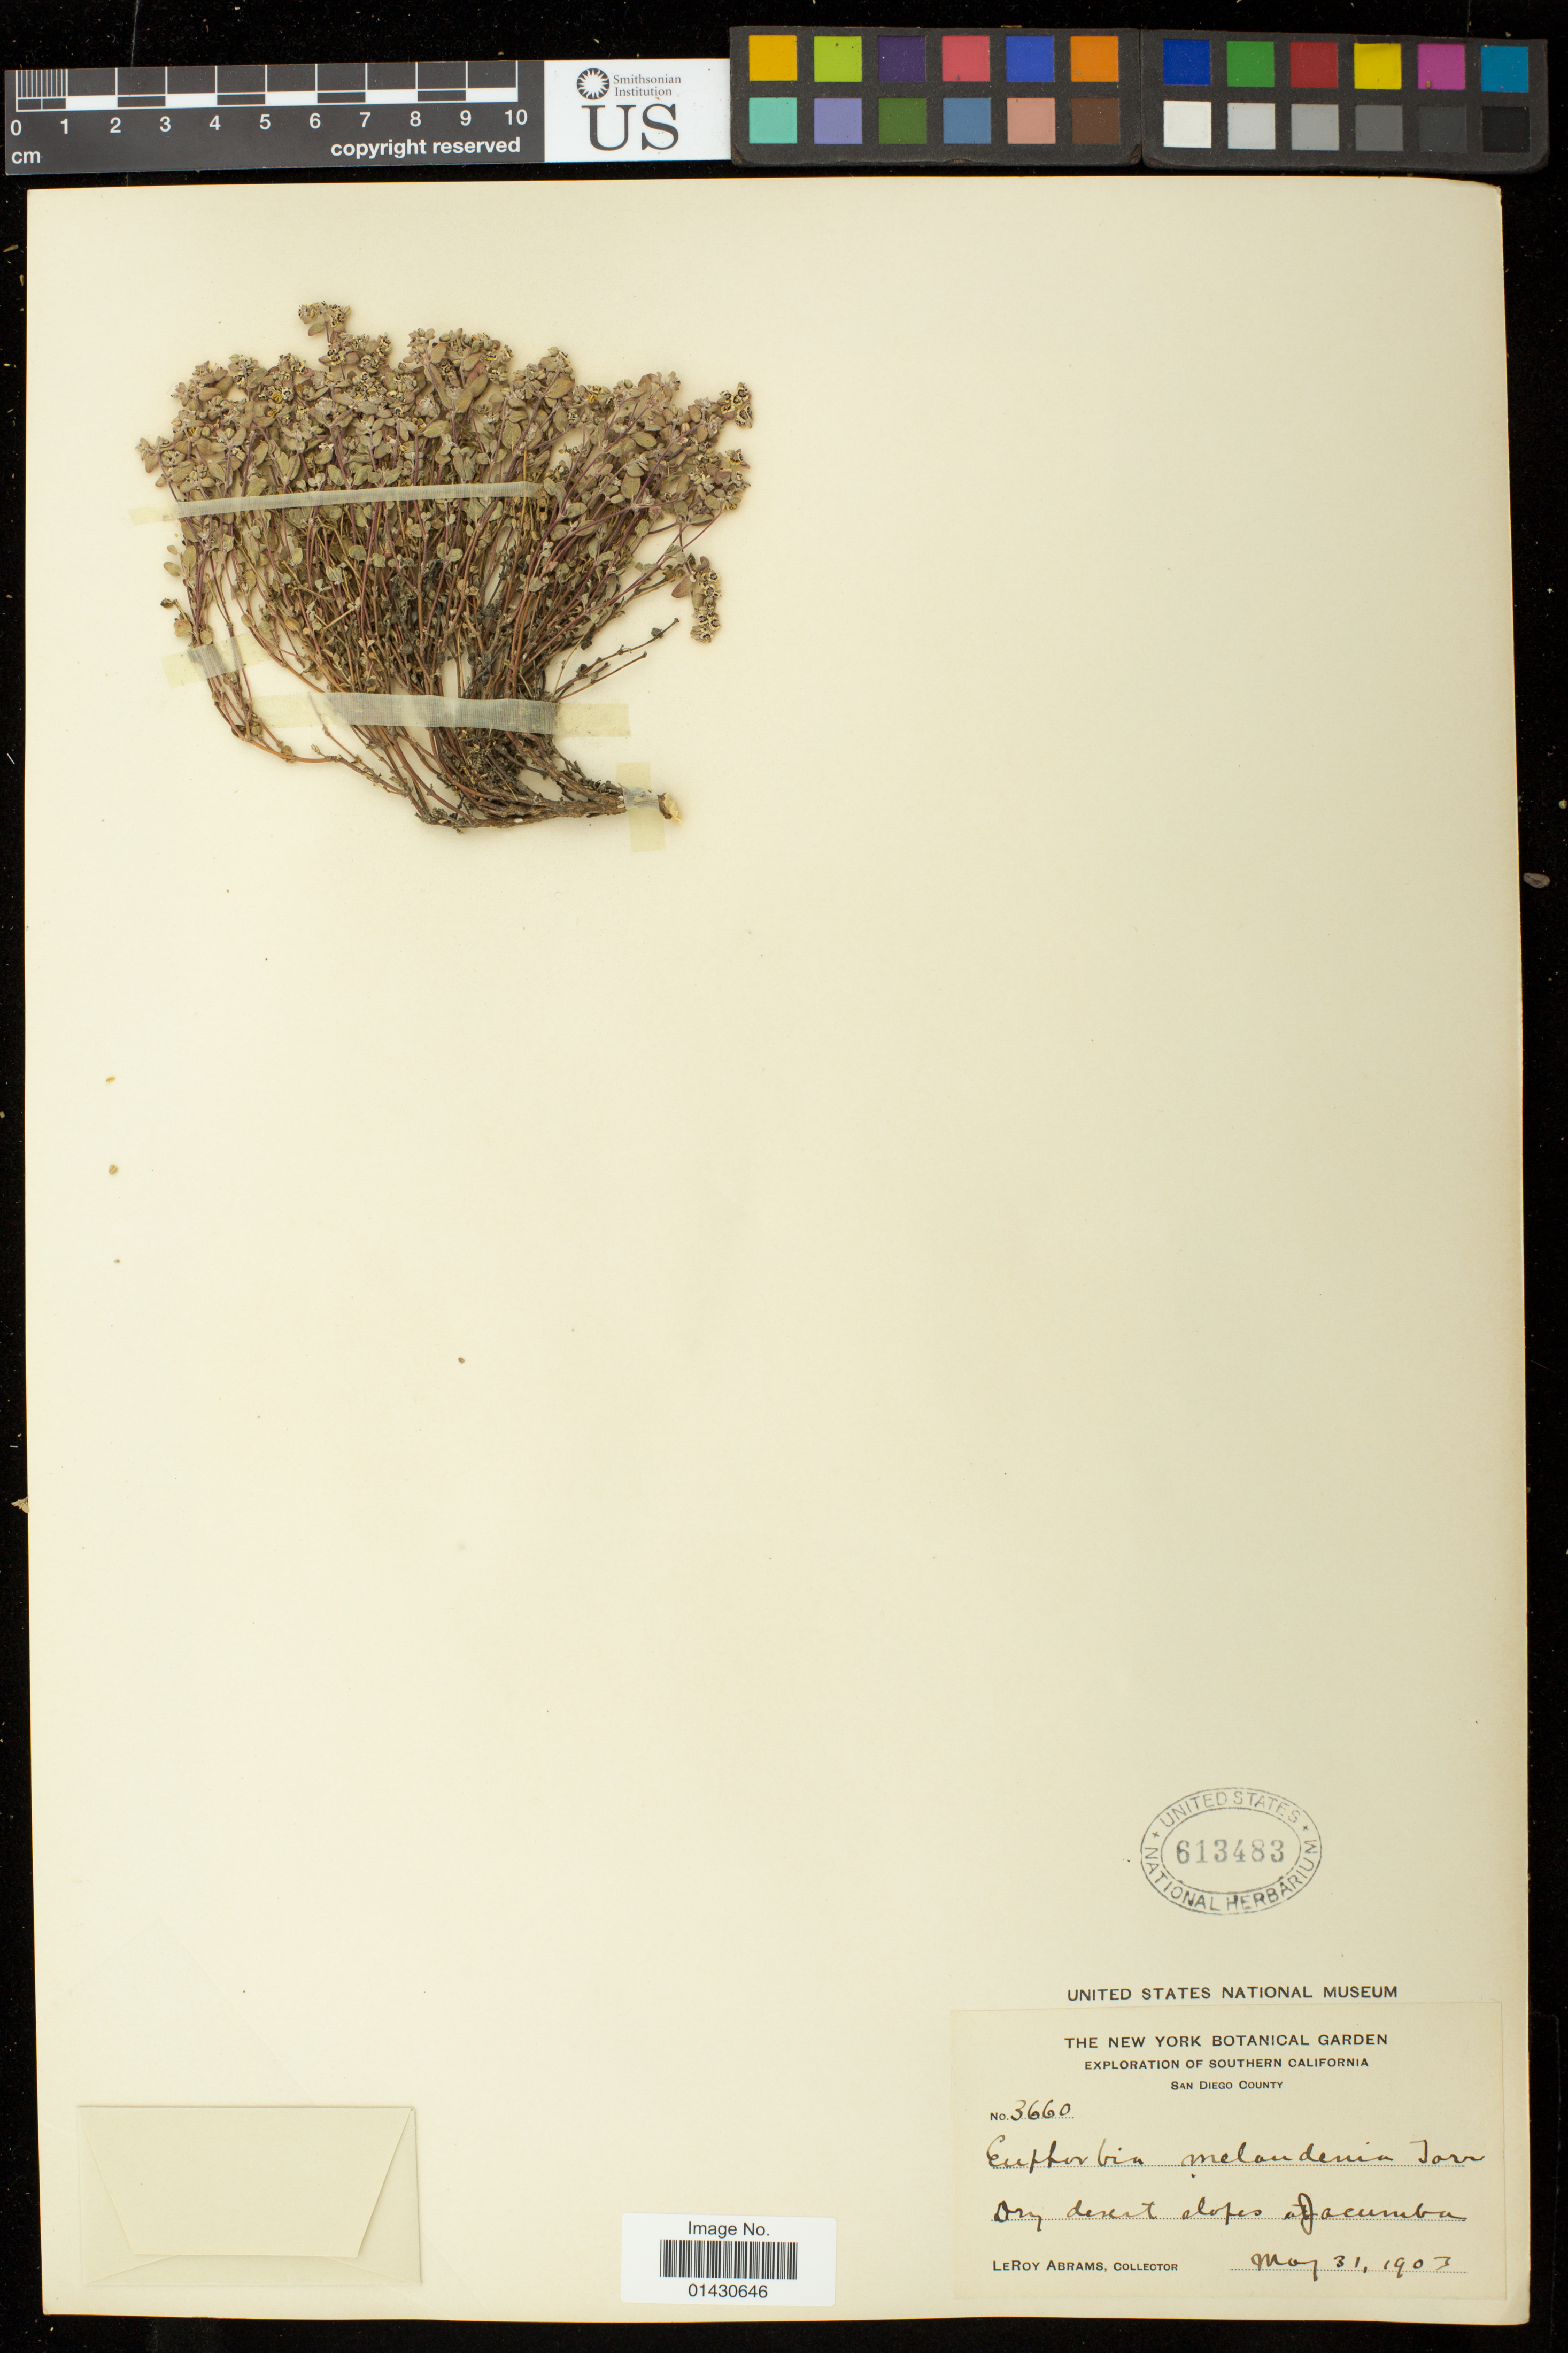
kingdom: Plantae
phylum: Tracheophyta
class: Magnoliopsida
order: Malpighiales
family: Euphorbiaceae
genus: Euphorbia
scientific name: Euphorbia melanadenia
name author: Torr.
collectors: L. Abrams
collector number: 3660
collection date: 1903-05-31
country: United States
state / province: California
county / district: San Diego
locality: Dry desert slopes at Jacumba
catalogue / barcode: US 613483